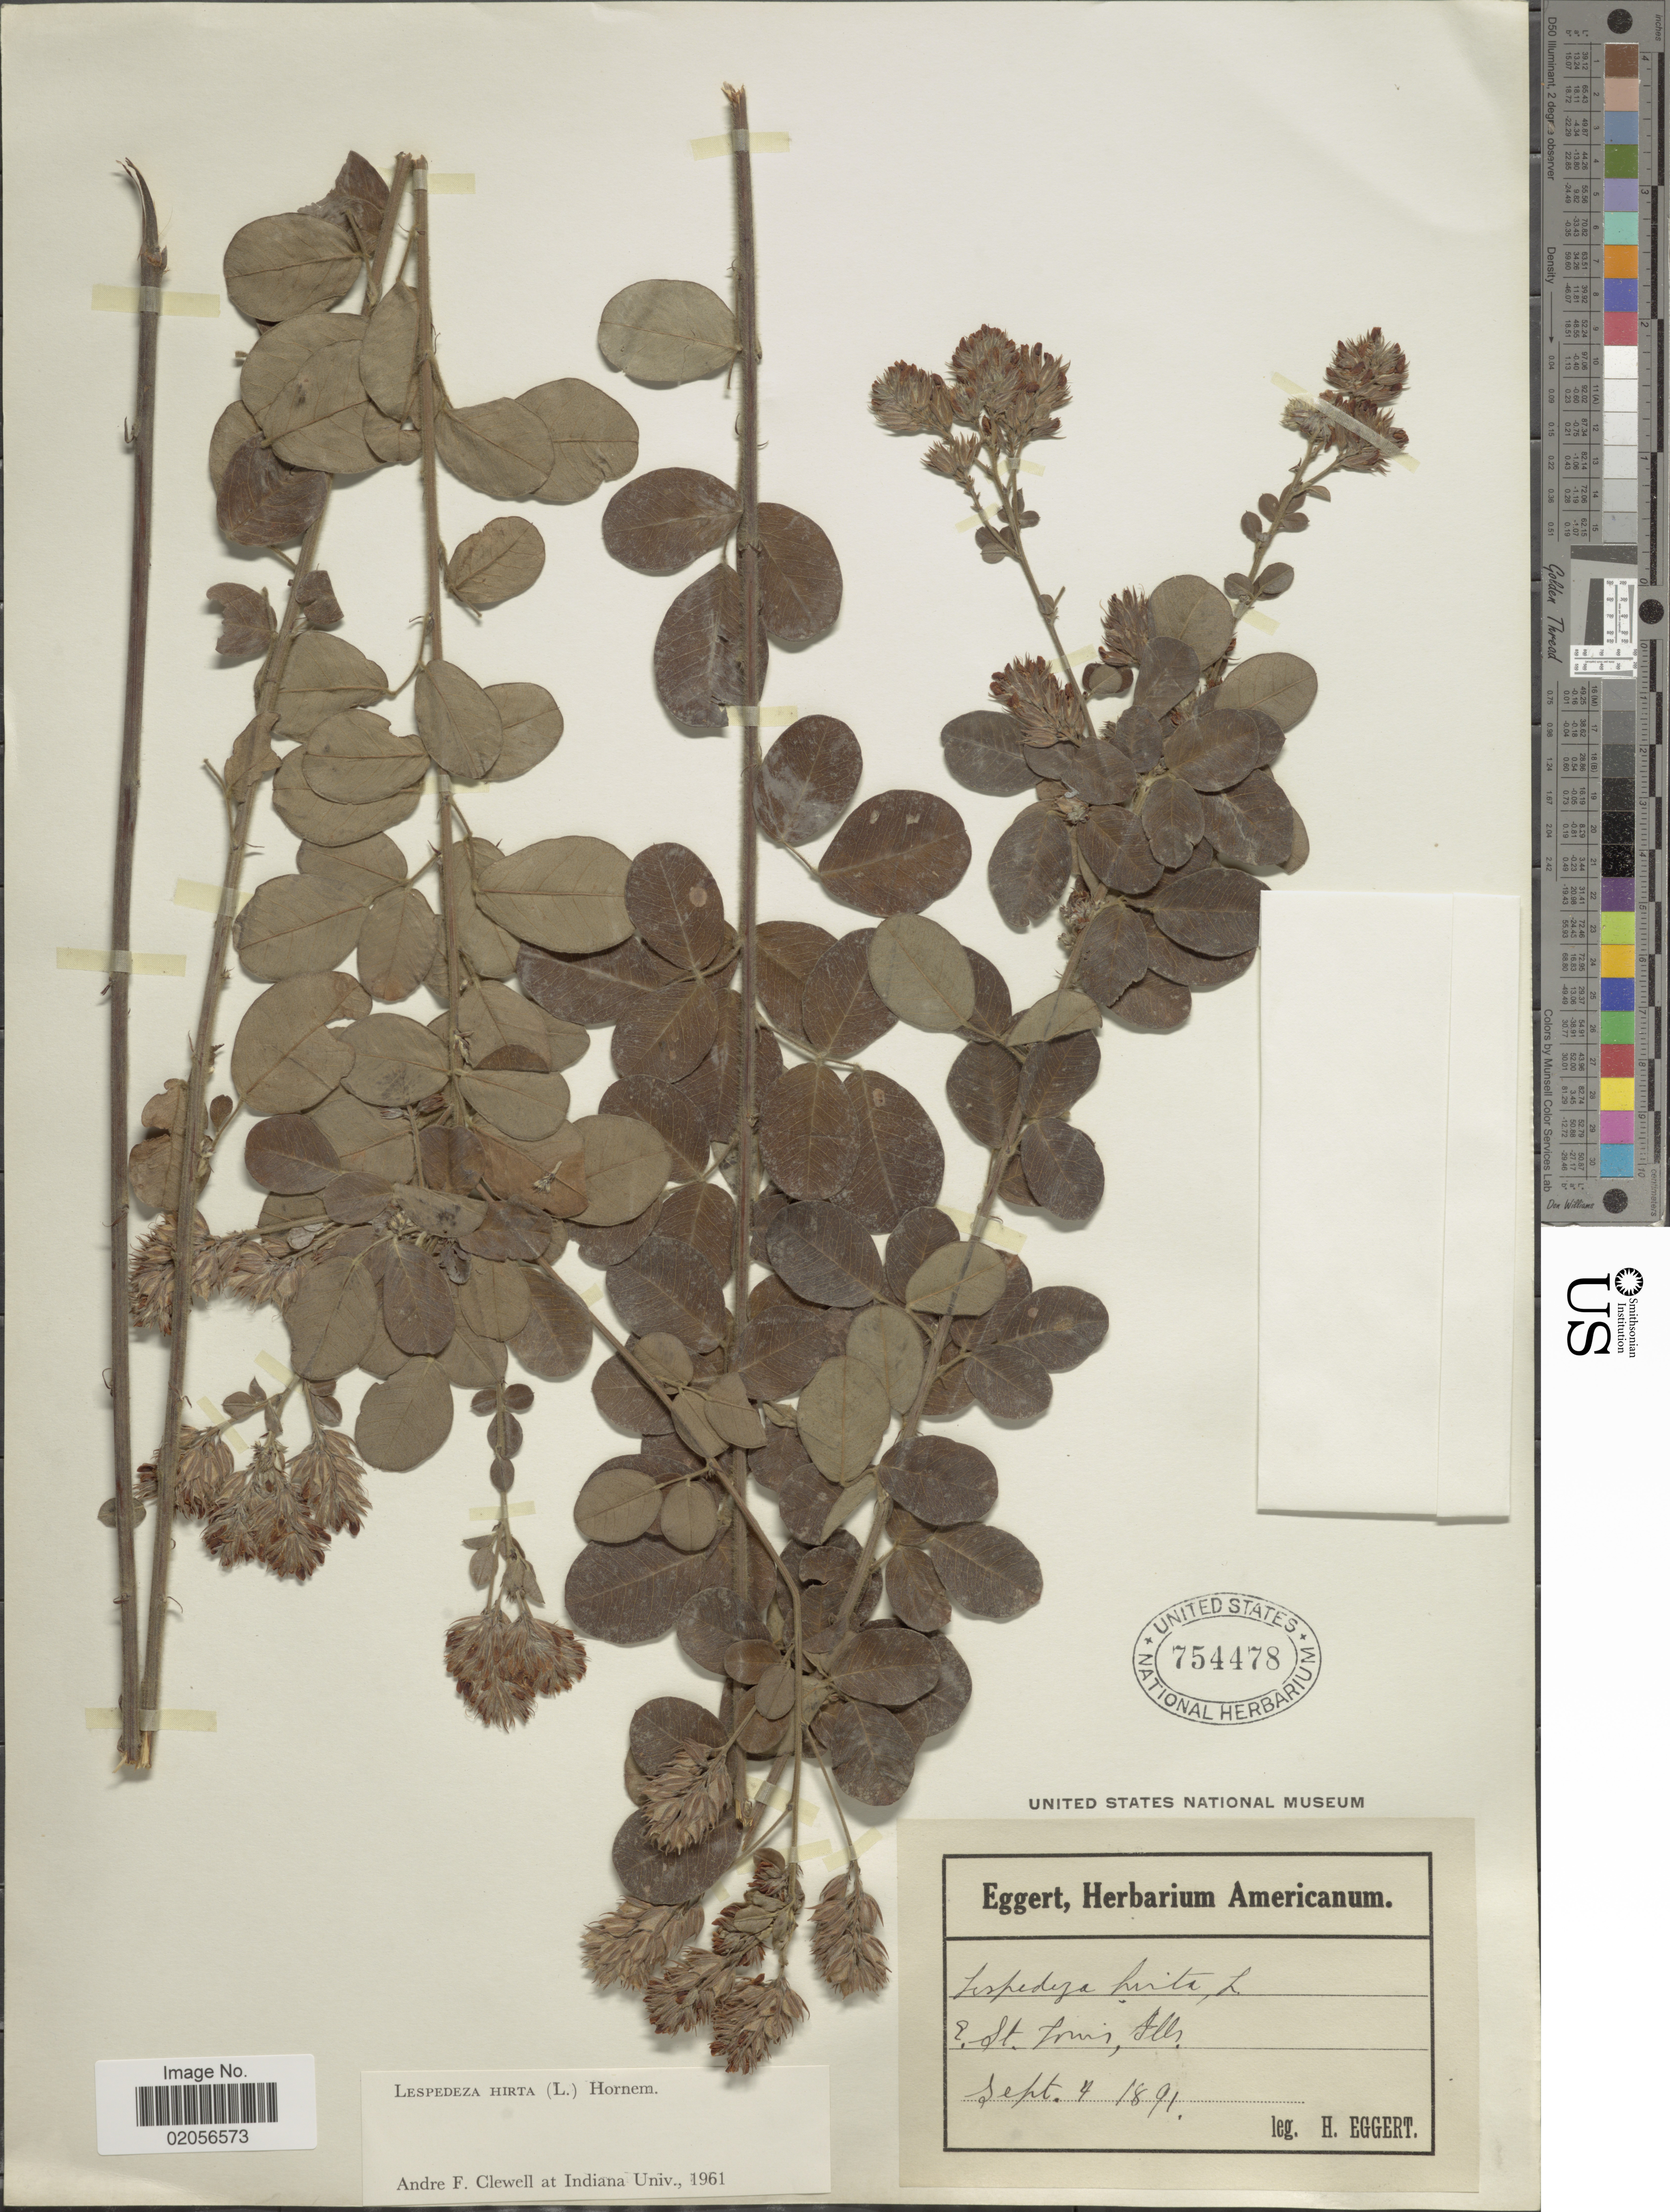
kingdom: Plantae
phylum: Tracheophyta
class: Magnoliopsida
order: Fabales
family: Fabaceae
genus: Lespedeza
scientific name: Lespedeza hirta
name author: (L.) Hornem.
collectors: H. Eggert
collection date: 1891-09-04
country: United States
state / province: Illinois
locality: E. St. Louis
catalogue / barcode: US 754478